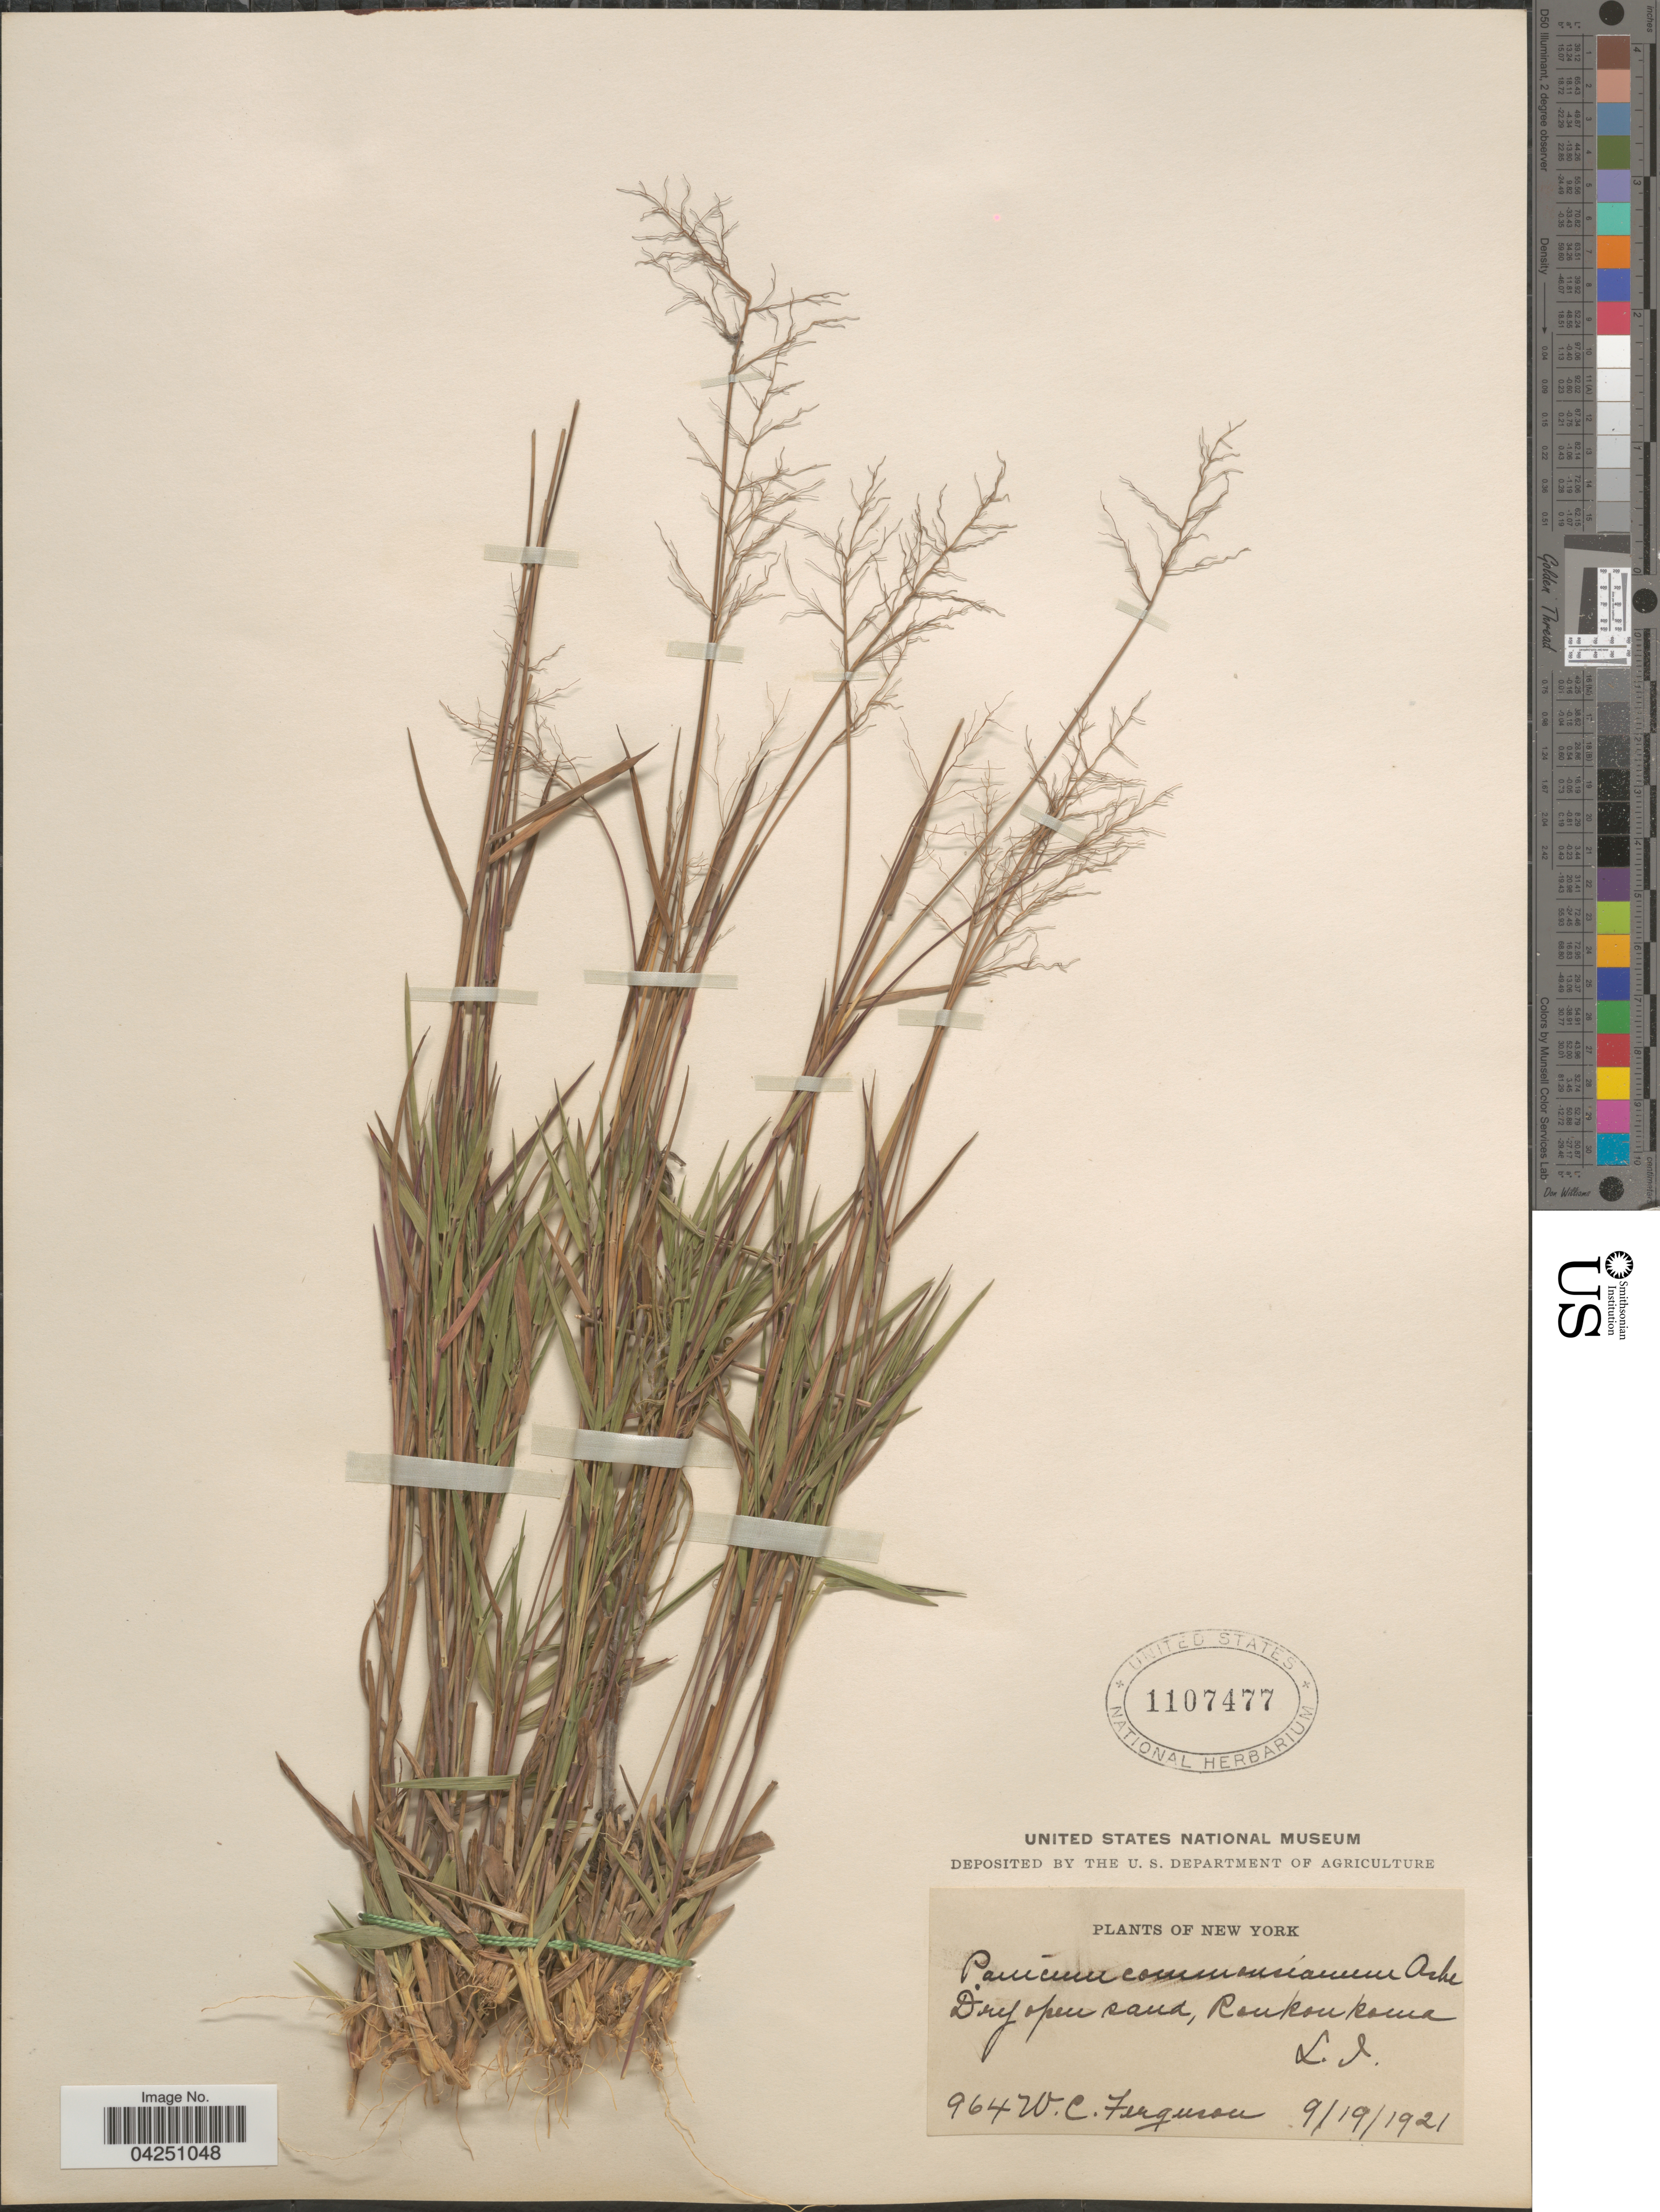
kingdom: Plantae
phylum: Tracheophyta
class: Liliopsida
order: Poales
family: Poaceae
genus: Dichanthelium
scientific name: Dichanthelium acuminatum var. acuminatum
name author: (Sw.) Gould & C.A. Clark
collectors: W. Ferguson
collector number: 964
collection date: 1921-09-19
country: United States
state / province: New York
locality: Dry open sand, Ronkonkoma. L.I.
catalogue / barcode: US 1107477